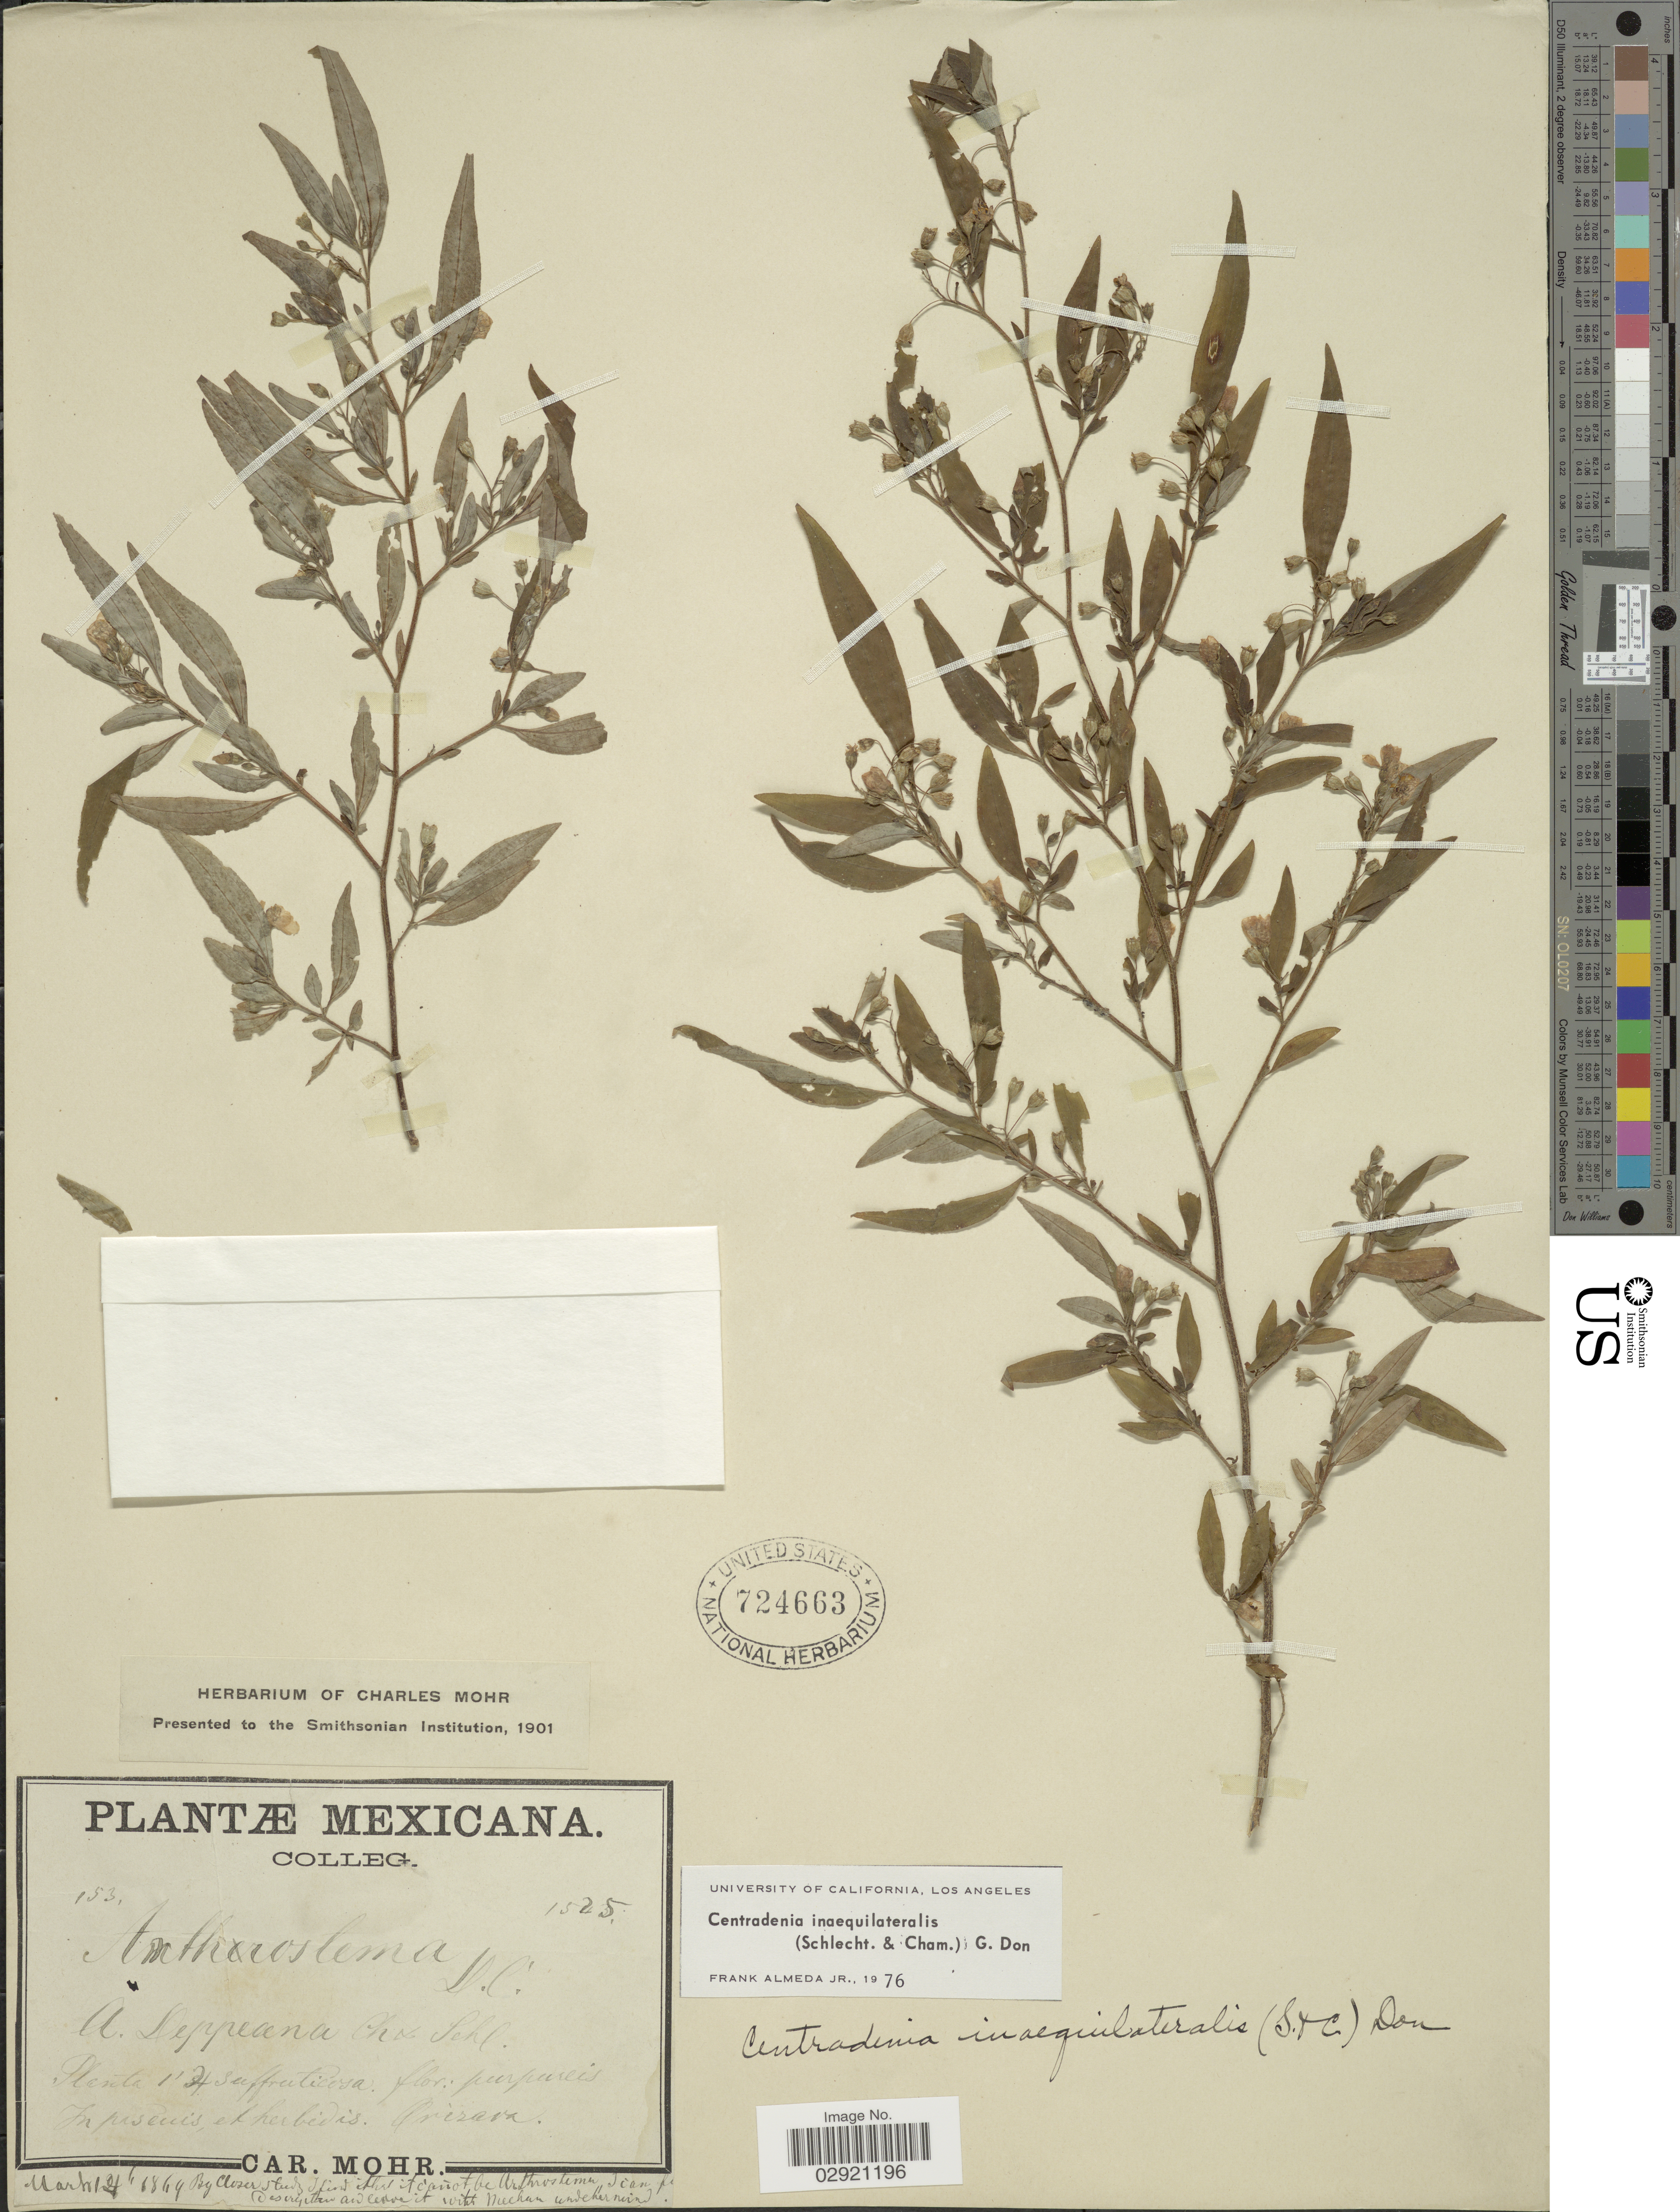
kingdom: Plantae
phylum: Tracheophyta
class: Magnoliopsida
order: Myrtales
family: Melastomataceae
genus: Centradenia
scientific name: Centradenia inaequilateralis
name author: (Gleason) G. Don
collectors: Mohr, C. T. (herbarium)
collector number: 1525?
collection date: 1864-03-14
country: Mexico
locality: Mexicana. Orizava.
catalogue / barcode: US 724663